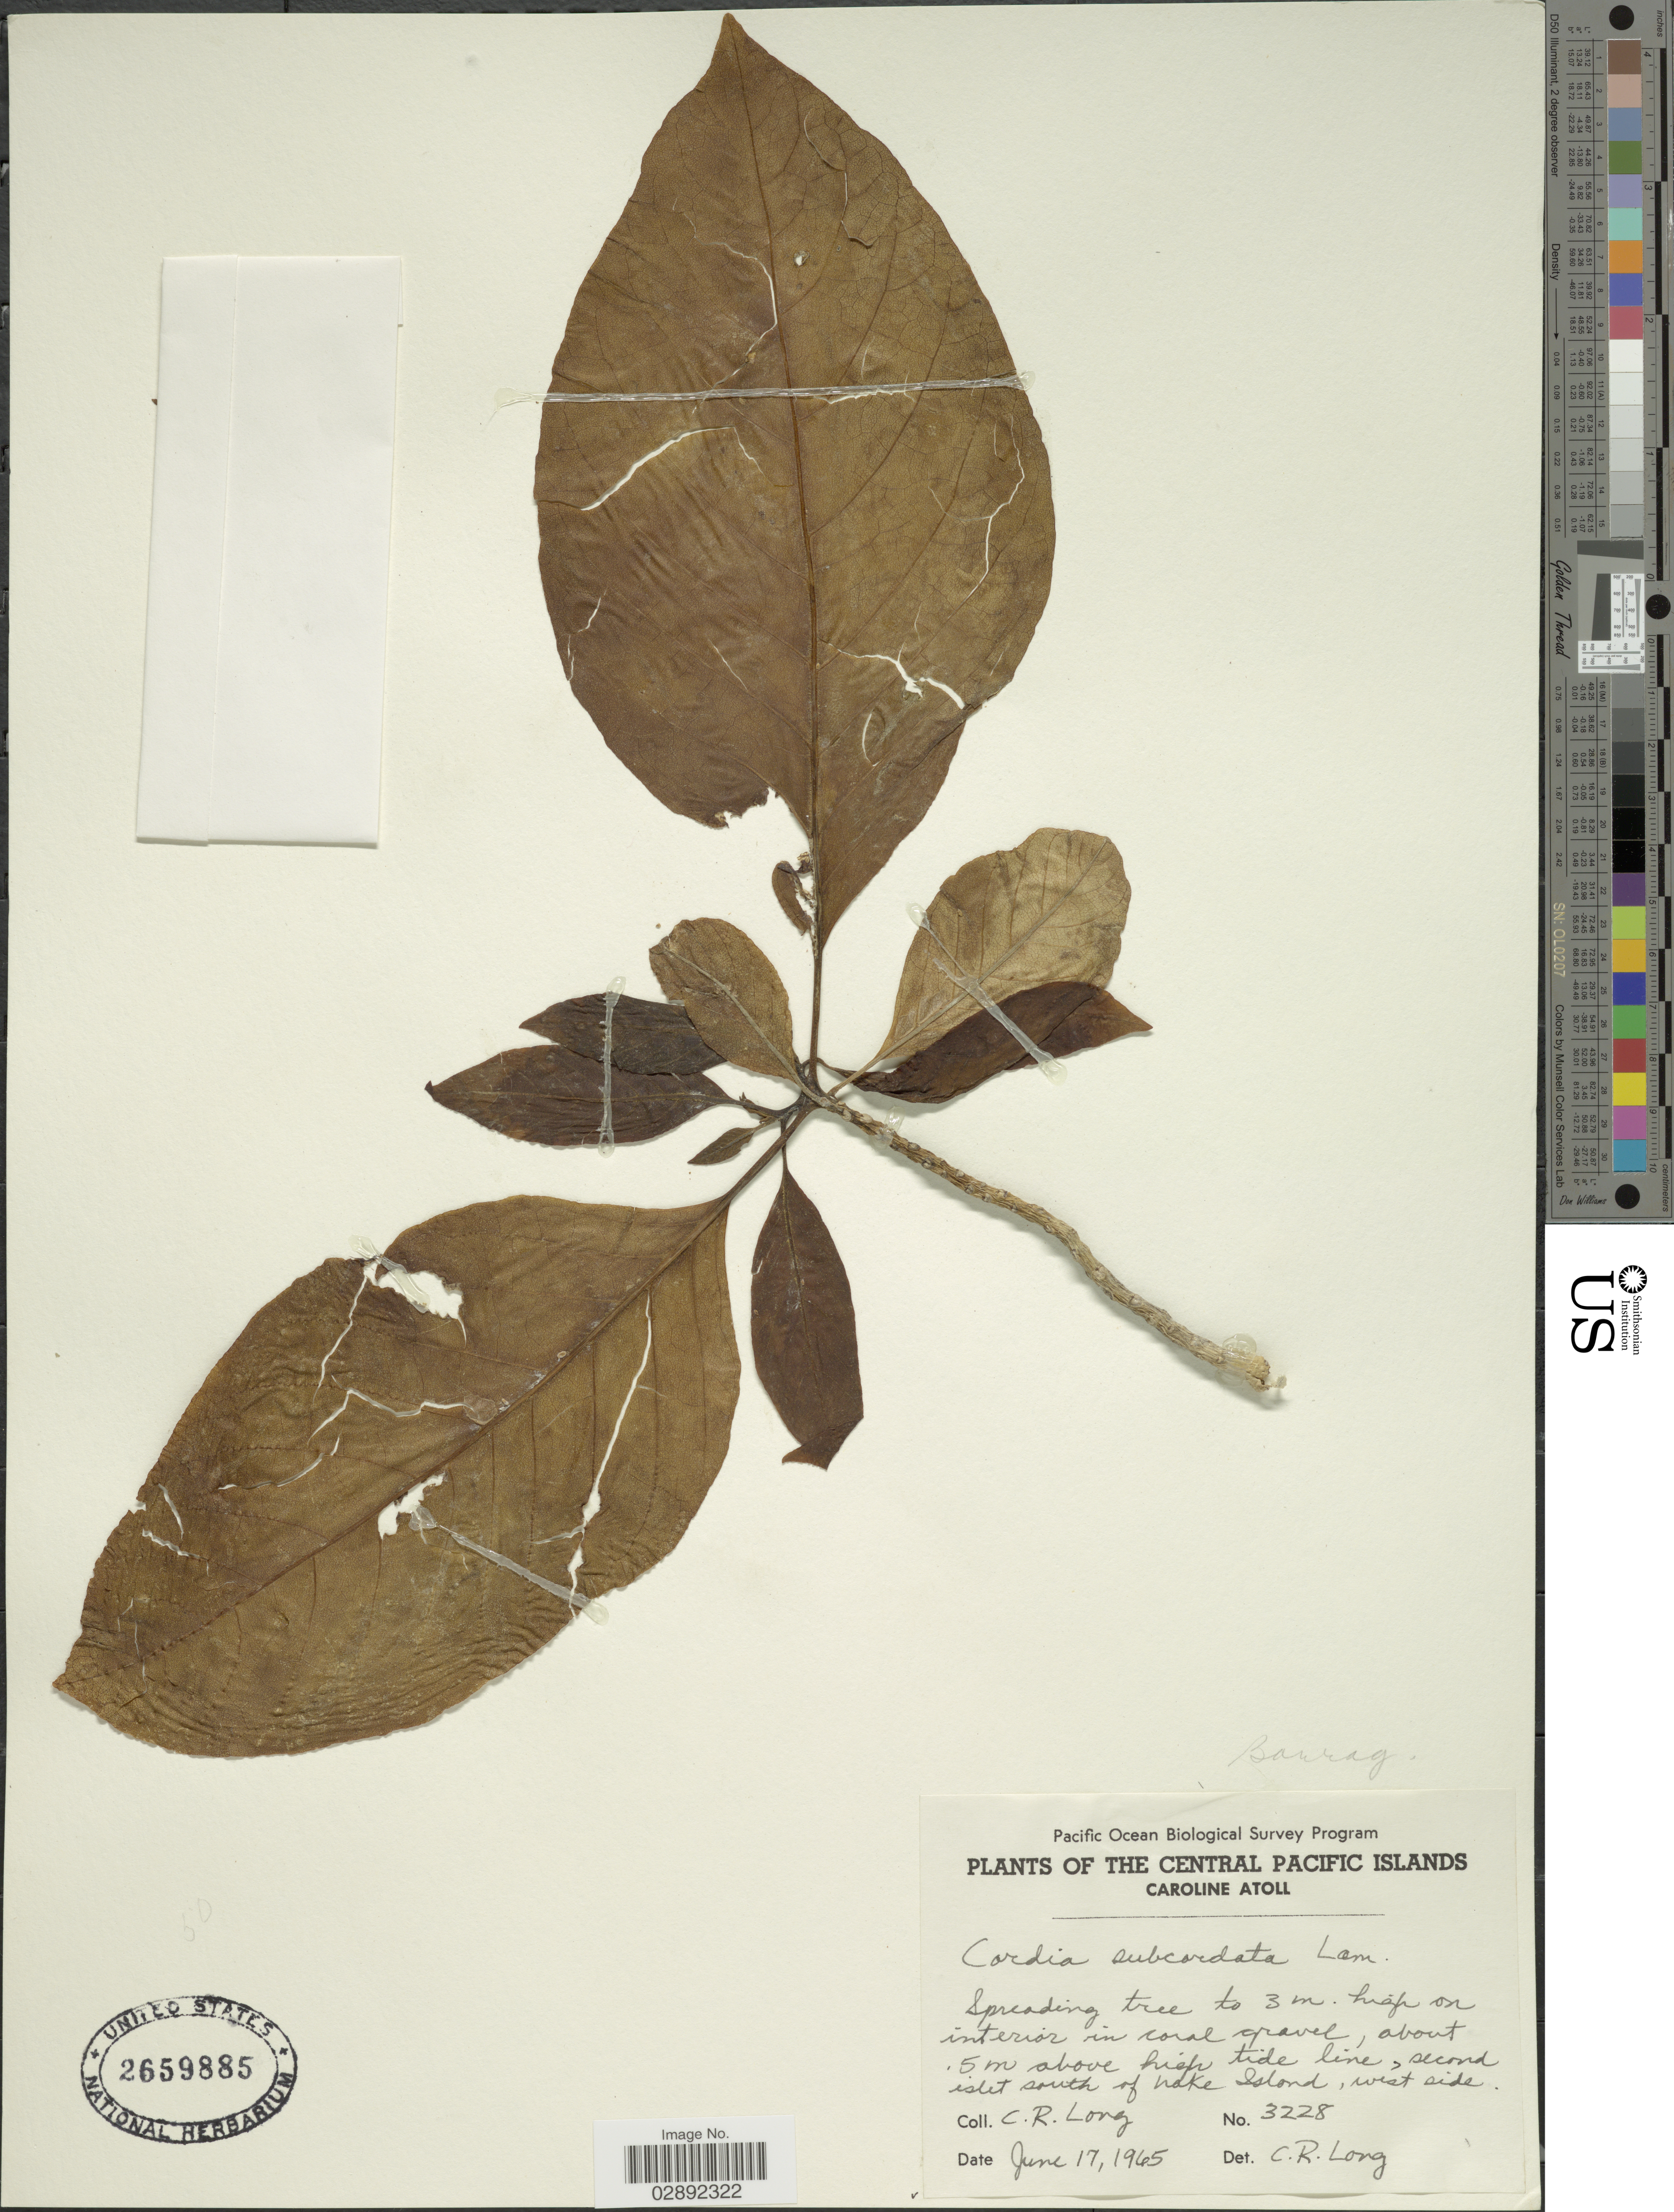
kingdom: Plantae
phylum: Tracheophyta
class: Magnoliopsida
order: Boraginales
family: Cordiaceae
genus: Cordia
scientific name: Cordia subcordata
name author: Lam.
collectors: C. R. Long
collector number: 3228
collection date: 1965-06-17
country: Kiribati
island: Caroline Atoll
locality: Central Pacific Islands. Caroline Atoll. Second islet south of Lake [interpreted] Island, west side.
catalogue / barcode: US 2659885